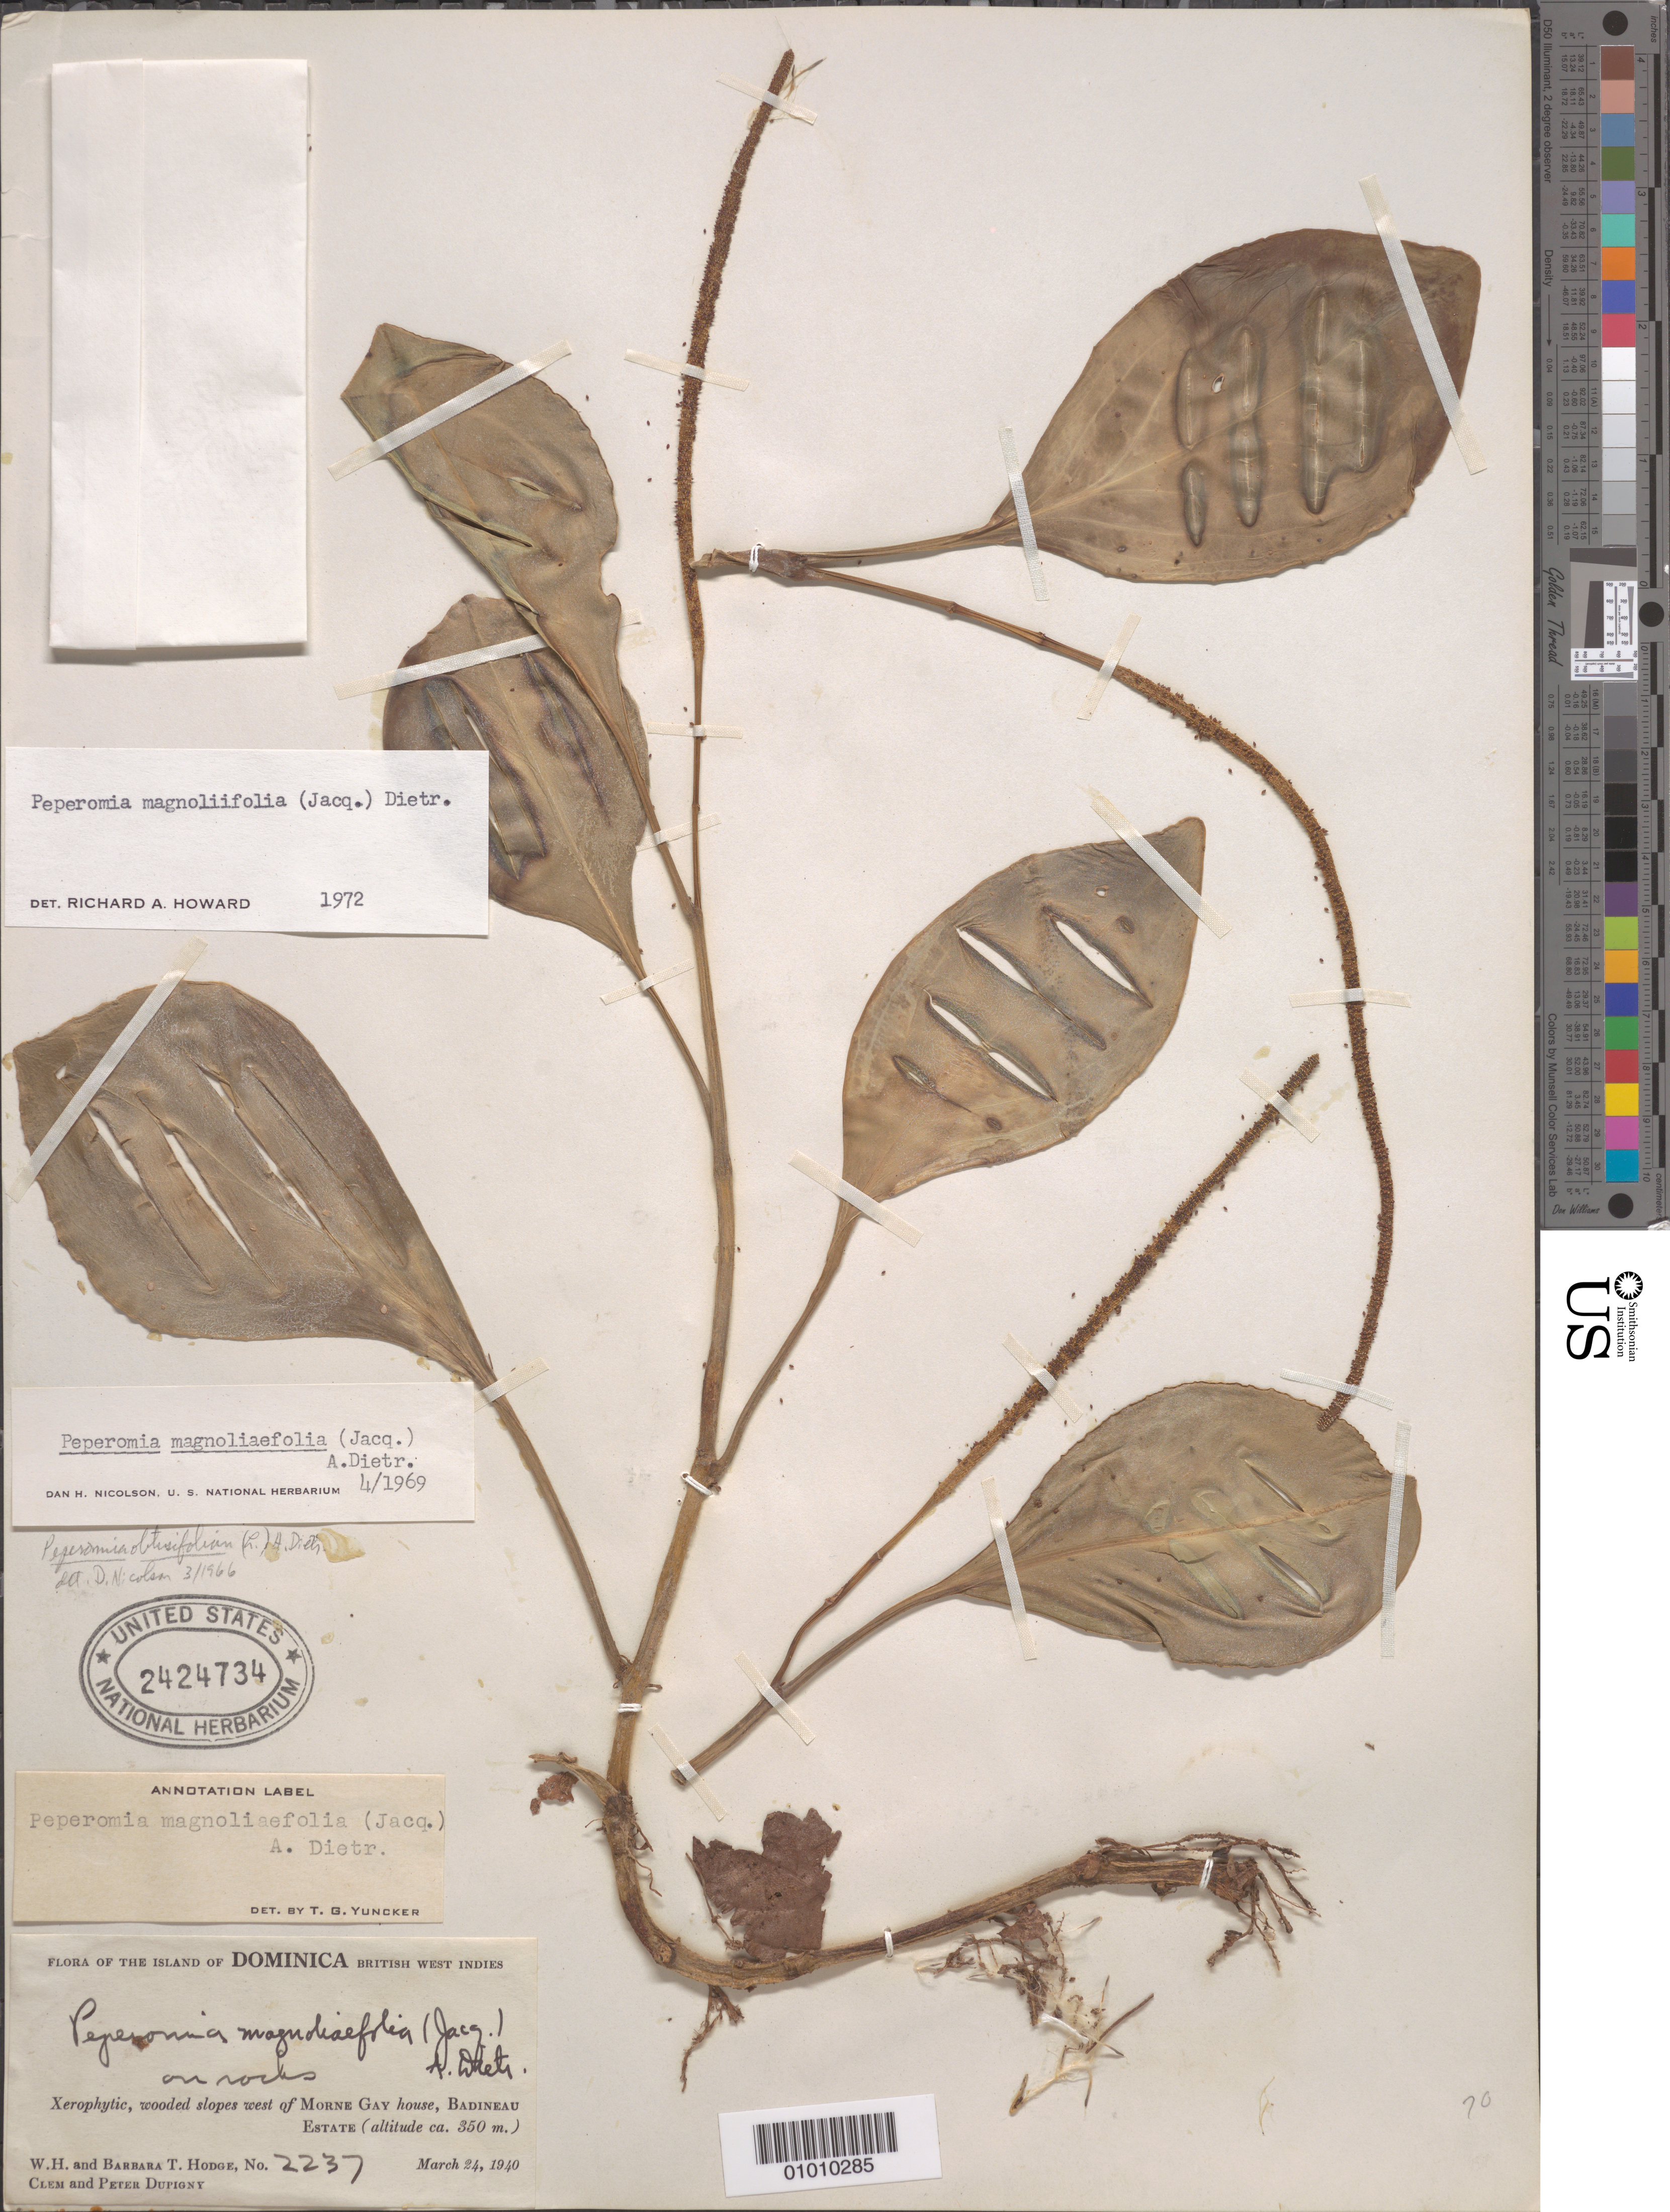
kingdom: Plantae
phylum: Tracheophyta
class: Magnoliopsida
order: Piperales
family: Piperaceae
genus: Peperomia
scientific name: Peperomia magnoliifolia var. magnoliifolia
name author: (Jacq.) A. Dietr.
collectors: W. Hodge & W. Hodge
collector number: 2237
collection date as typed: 24 Mar 1940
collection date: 1940-03-24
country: Dominica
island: Dominica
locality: Xerophytic, wooded slopes W of Morne Gay house, Badineau Estate. On rocks.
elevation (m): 350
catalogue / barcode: US 2424734